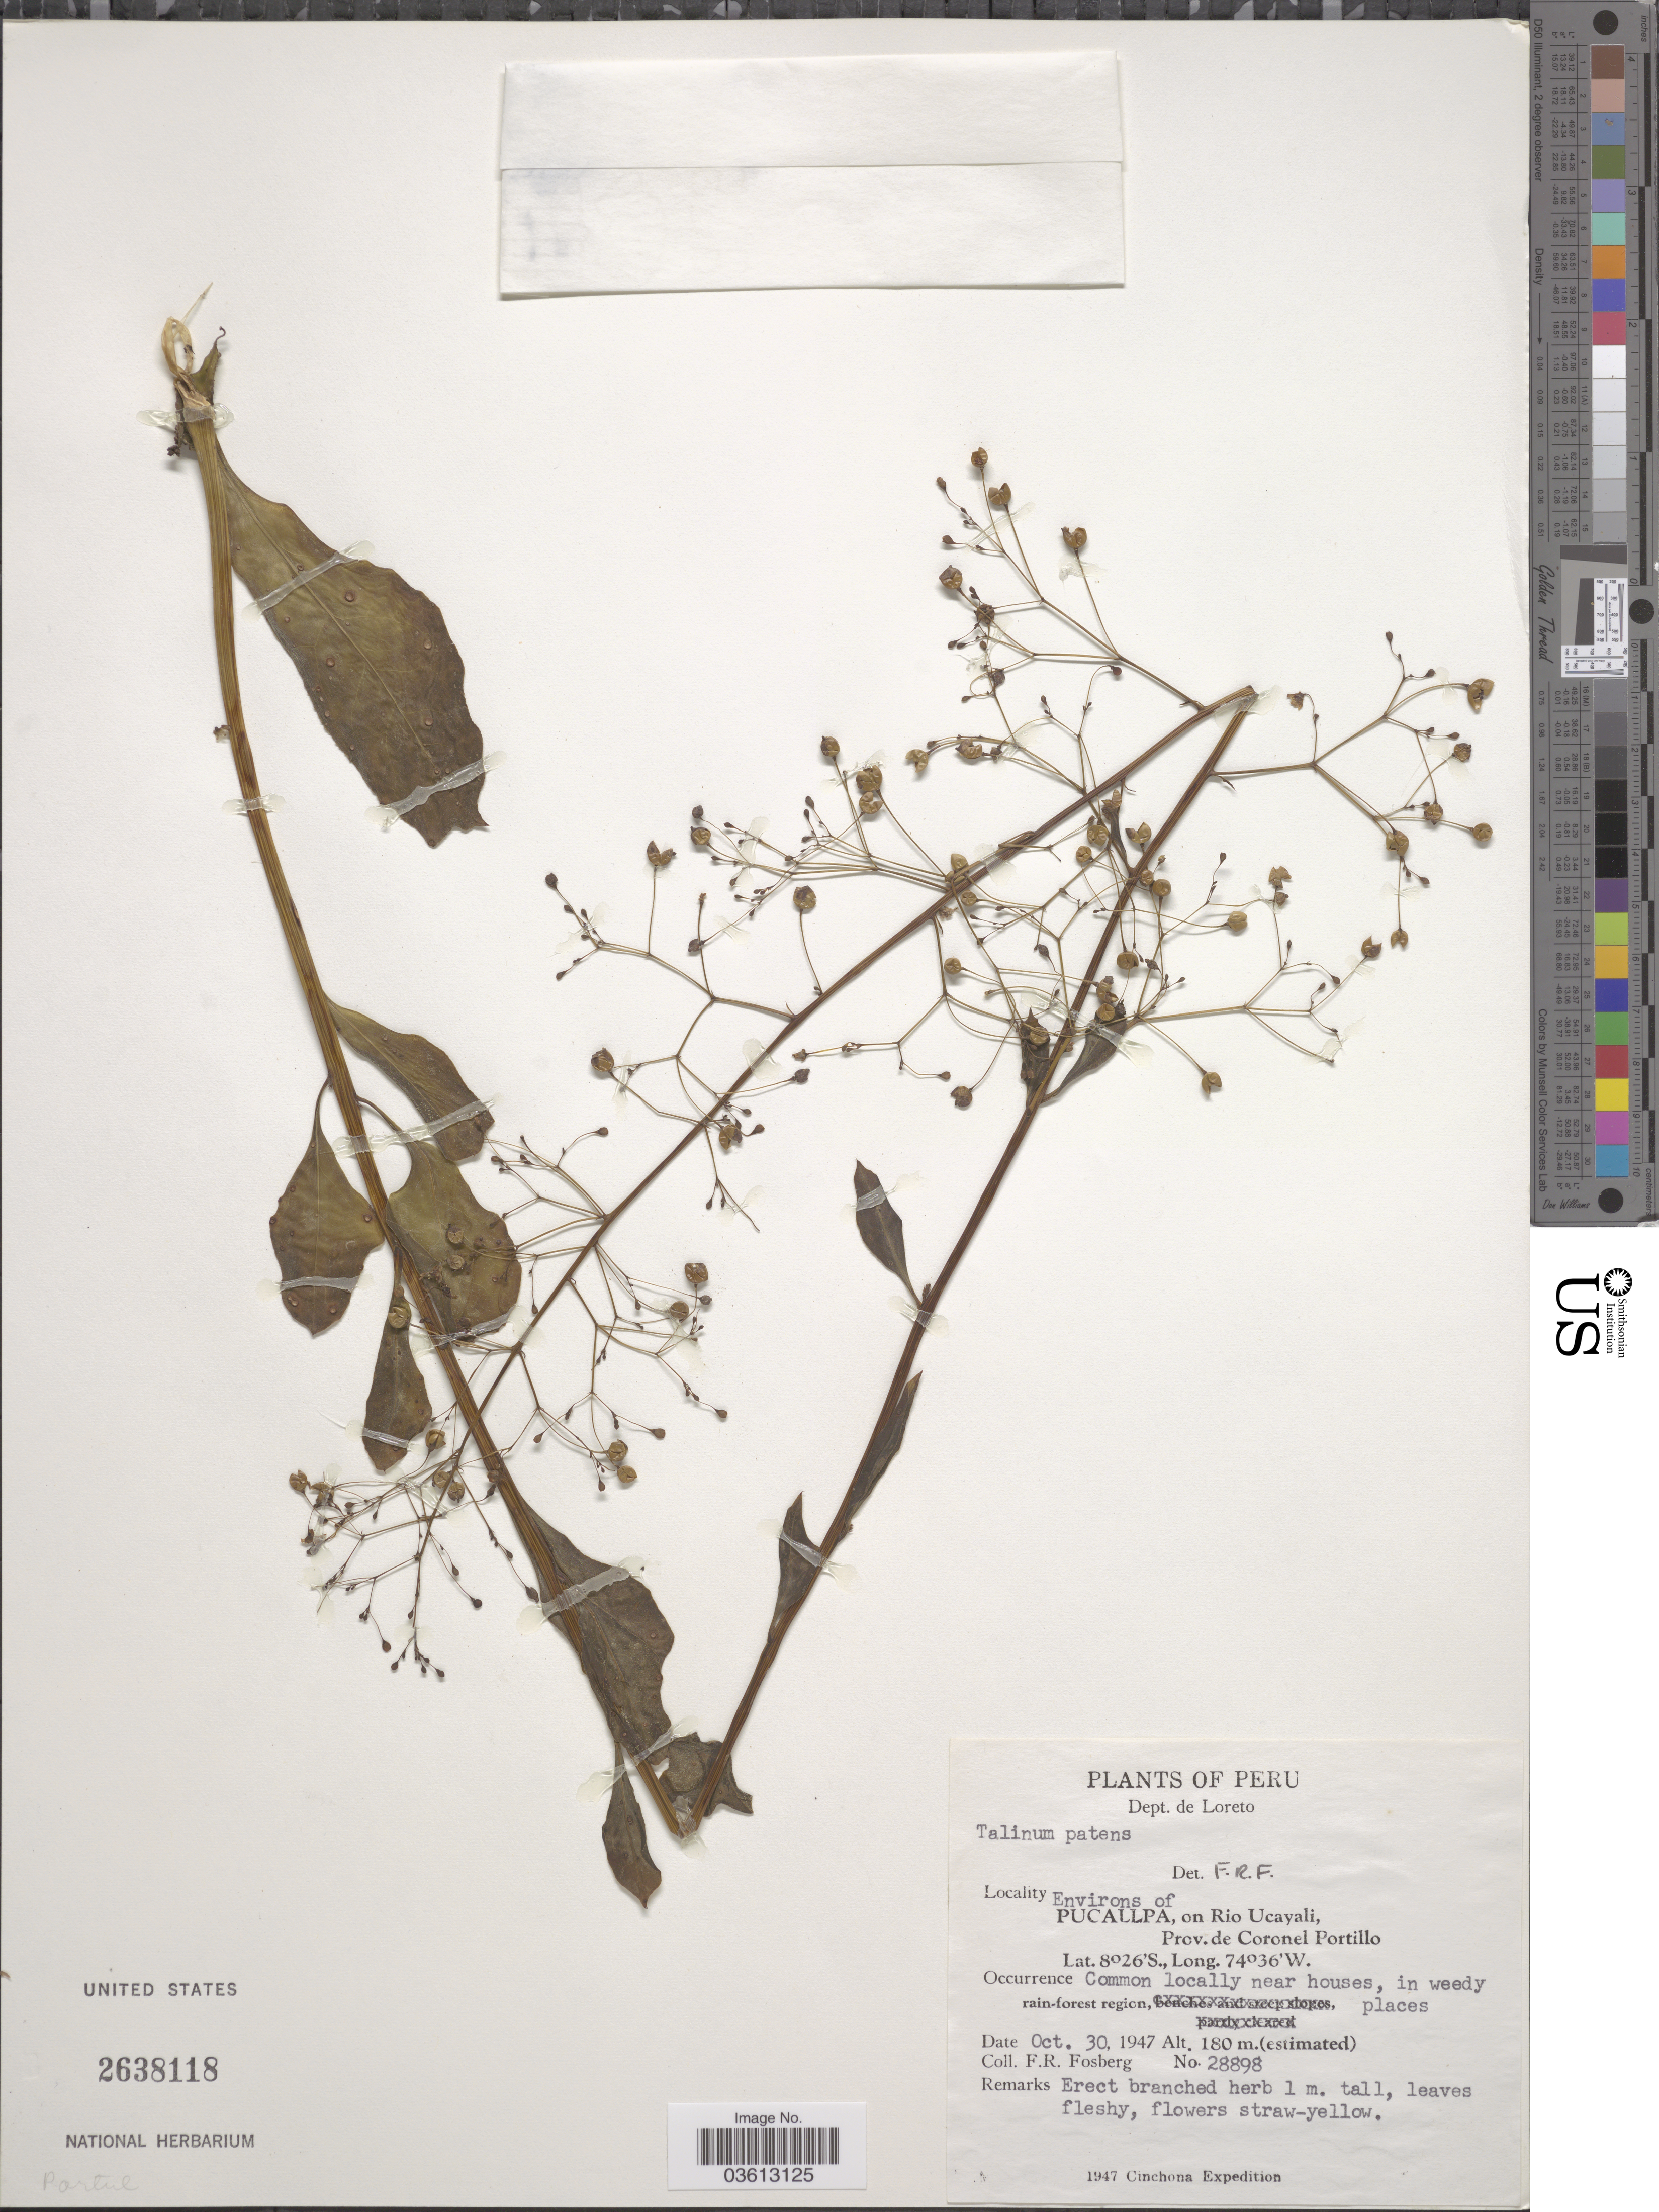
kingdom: Plantae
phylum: Tracheophyta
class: Magnoliopsida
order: Caryophyllales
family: Talinaceae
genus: Talinum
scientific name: Talinum paniculatum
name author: (Jacq.) Gaertn.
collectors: F. R. Fosberg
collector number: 28898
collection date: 1947-10-30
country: Peru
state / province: Loreto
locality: Dept. de Loreto. Pucalipa, on Rio Ucayali, Prov. de Coronel Portillo.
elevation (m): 180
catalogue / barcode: US 2638118